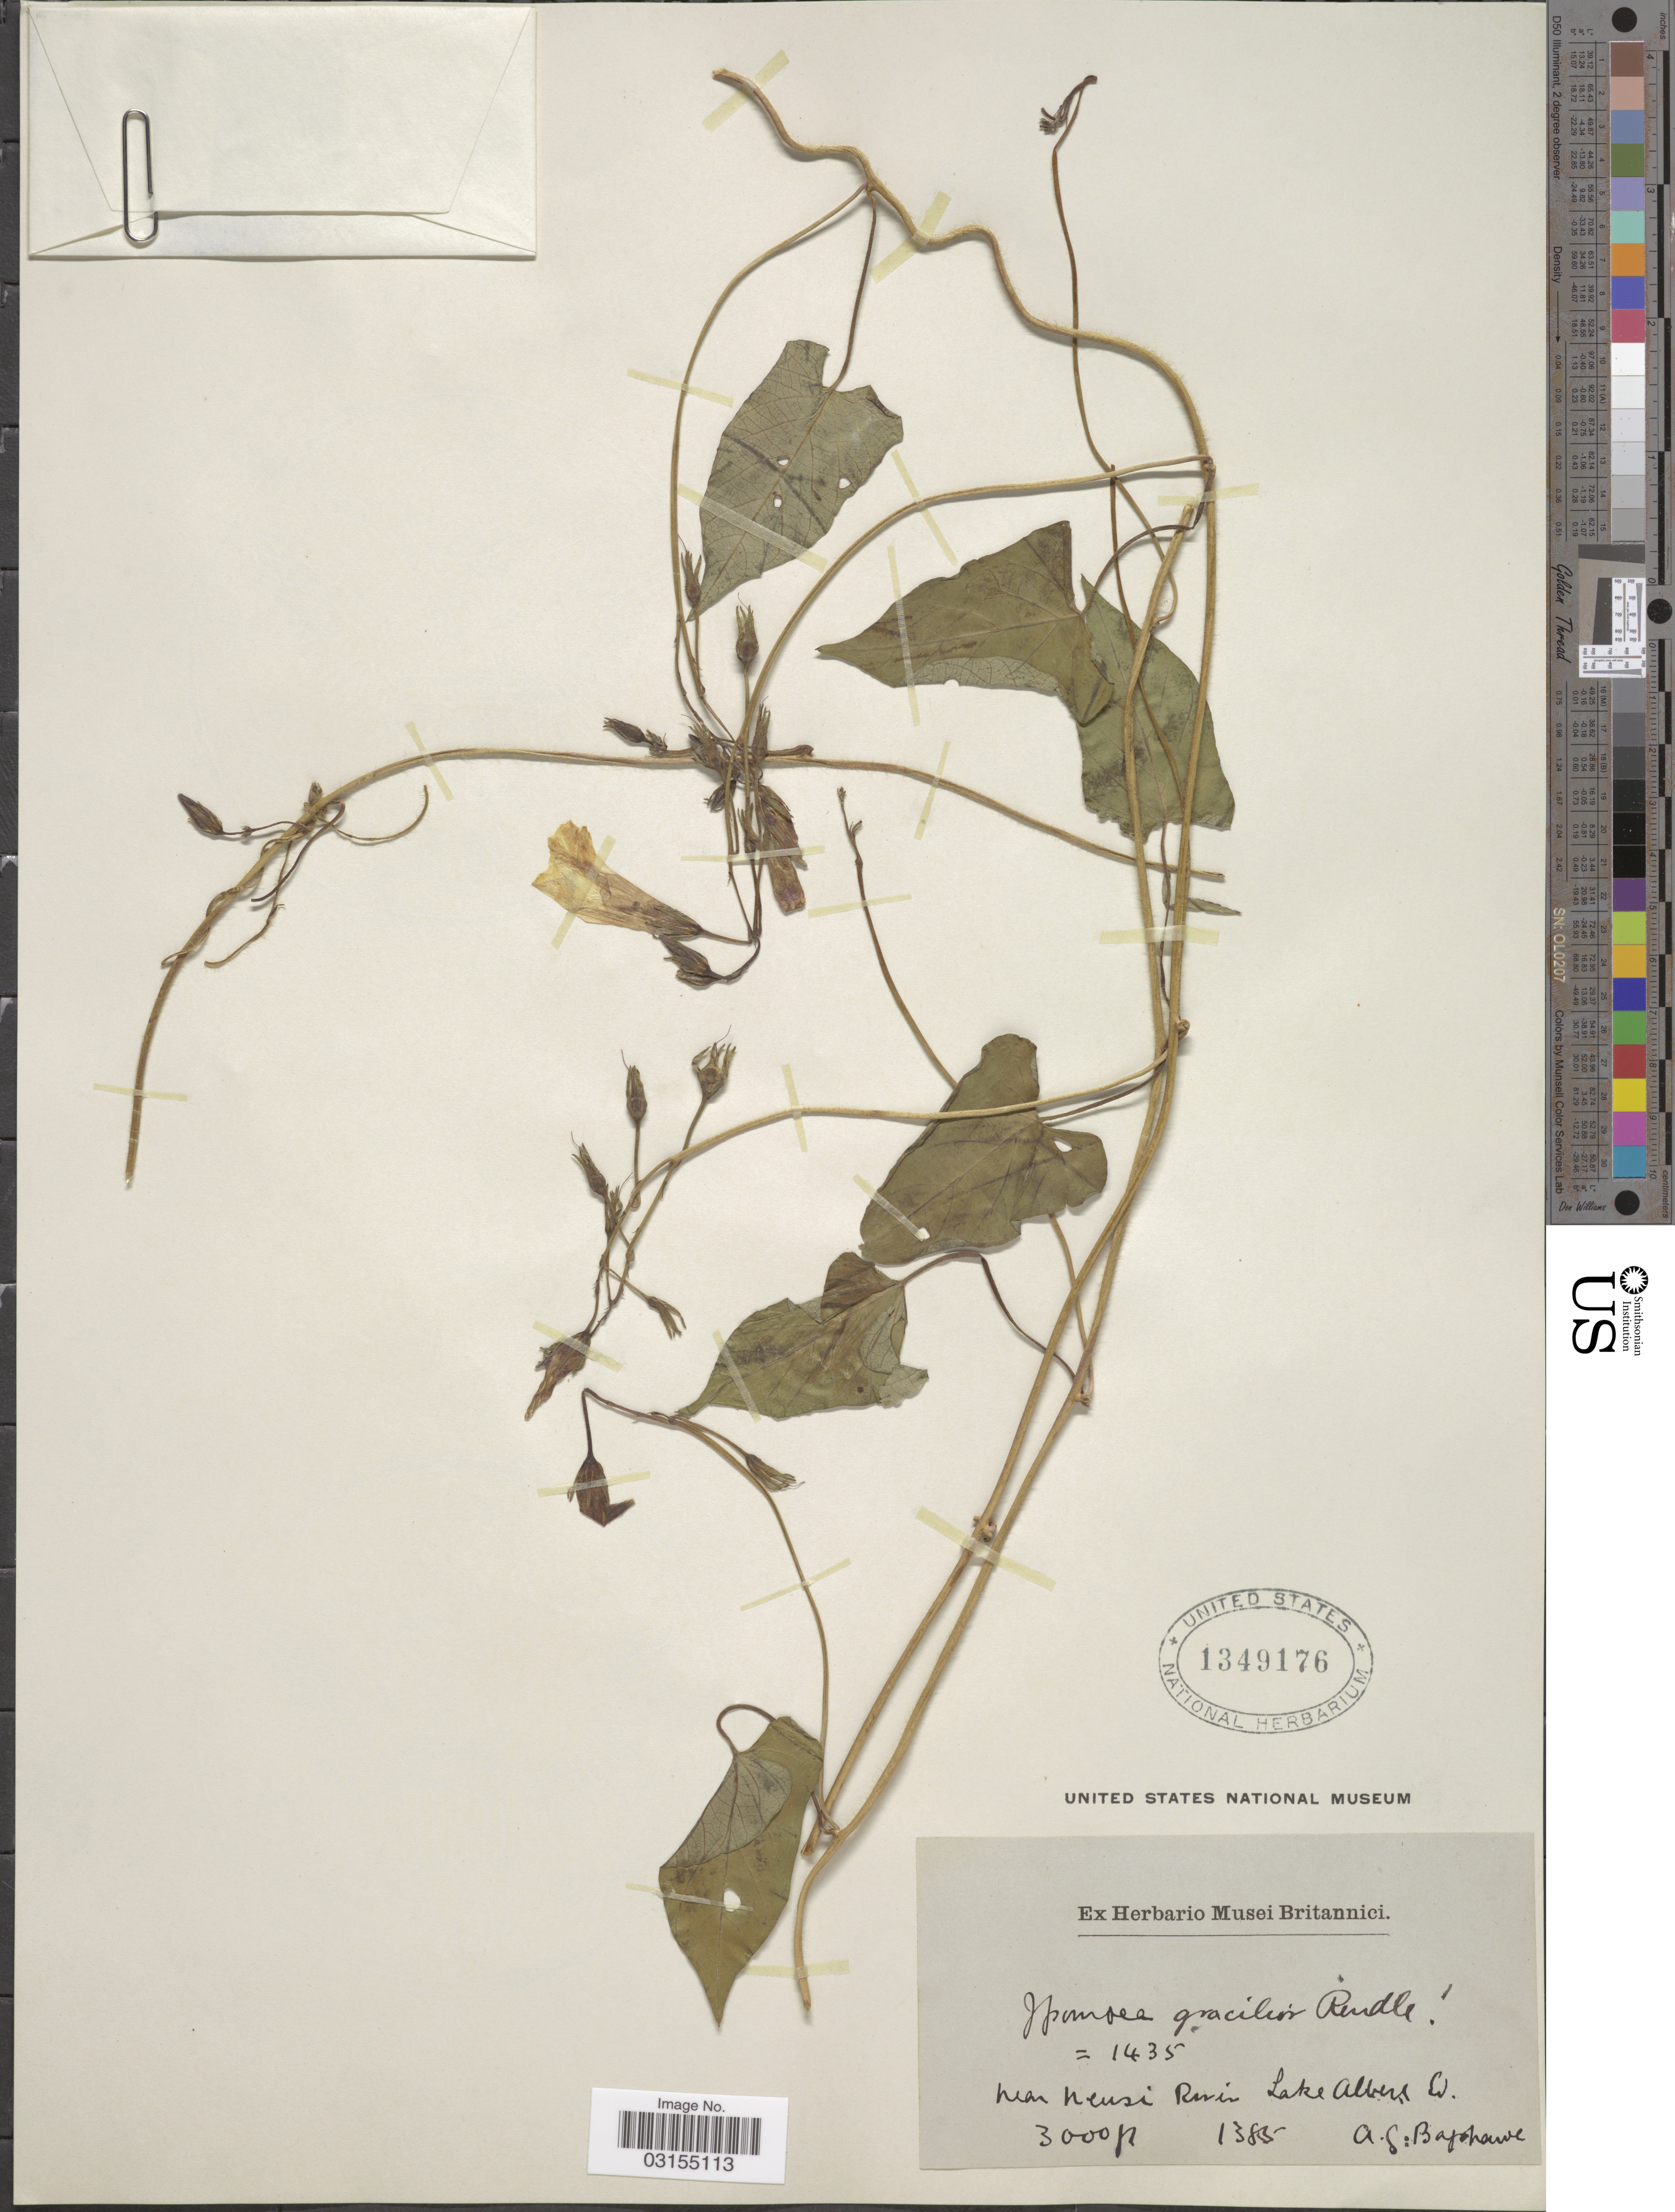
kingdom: Plantae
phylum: Tracheophyta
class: Magnoliopsida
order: Solanales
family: Convolvulaceae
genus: Ipomoea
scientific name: Ipomoea gracilis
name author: R. Br.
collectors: A. Bagshawe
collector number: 1385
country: Uganda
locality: Near Nkusi River, Lake Albert, W.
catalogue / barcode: US 1349176